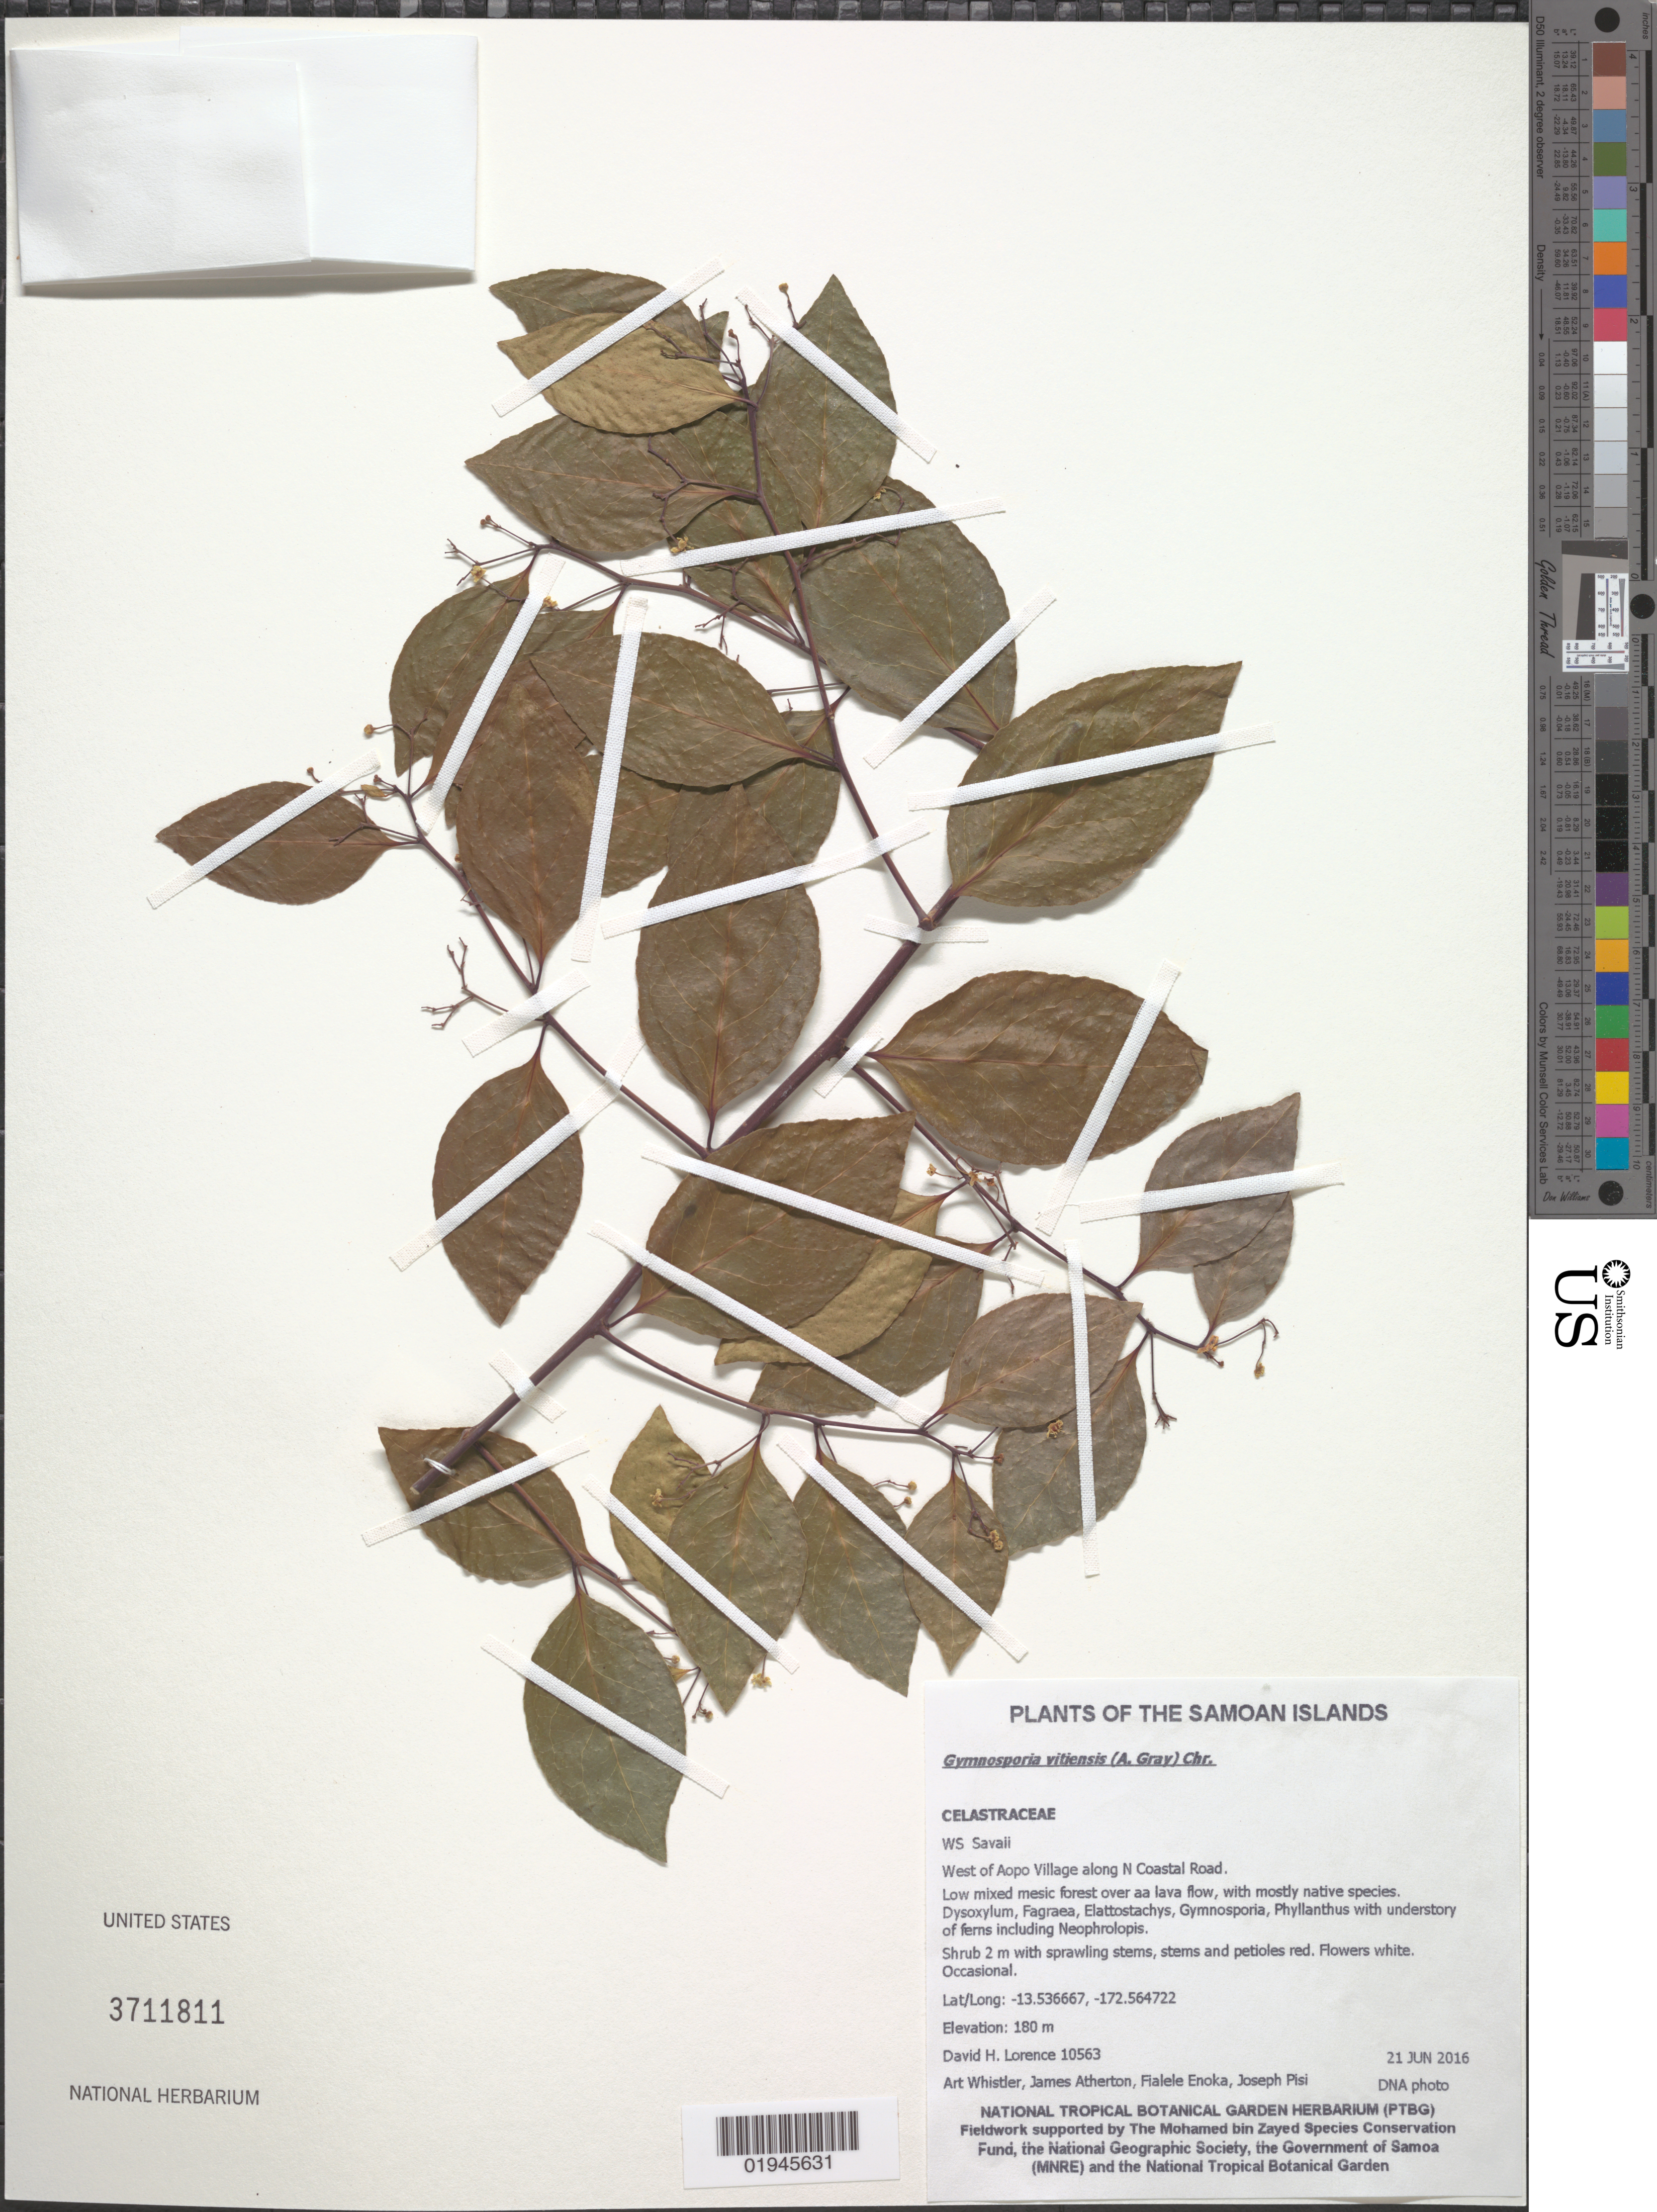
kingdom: Plantae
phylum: Tracheophyta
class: Magnoliopsida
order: Celastrales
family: Celastraceae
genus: Gymnosporia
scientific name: Gymnosporia vitiensis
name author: Seem.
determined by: Wagner, W. L., (BOT), Smithsonian Institution - National Museum of Natural History (UNITED STATES)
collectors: D. Lorence, A. Whistler, J. Atherton, F. Enoka & J. Pisi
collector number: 10563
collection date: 2016-06-21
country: Samoa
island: Savai'i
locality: West of Aopo Village along N Coastal Road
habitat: Low mixed mesic forest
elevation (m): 180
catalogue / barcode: US 3711811